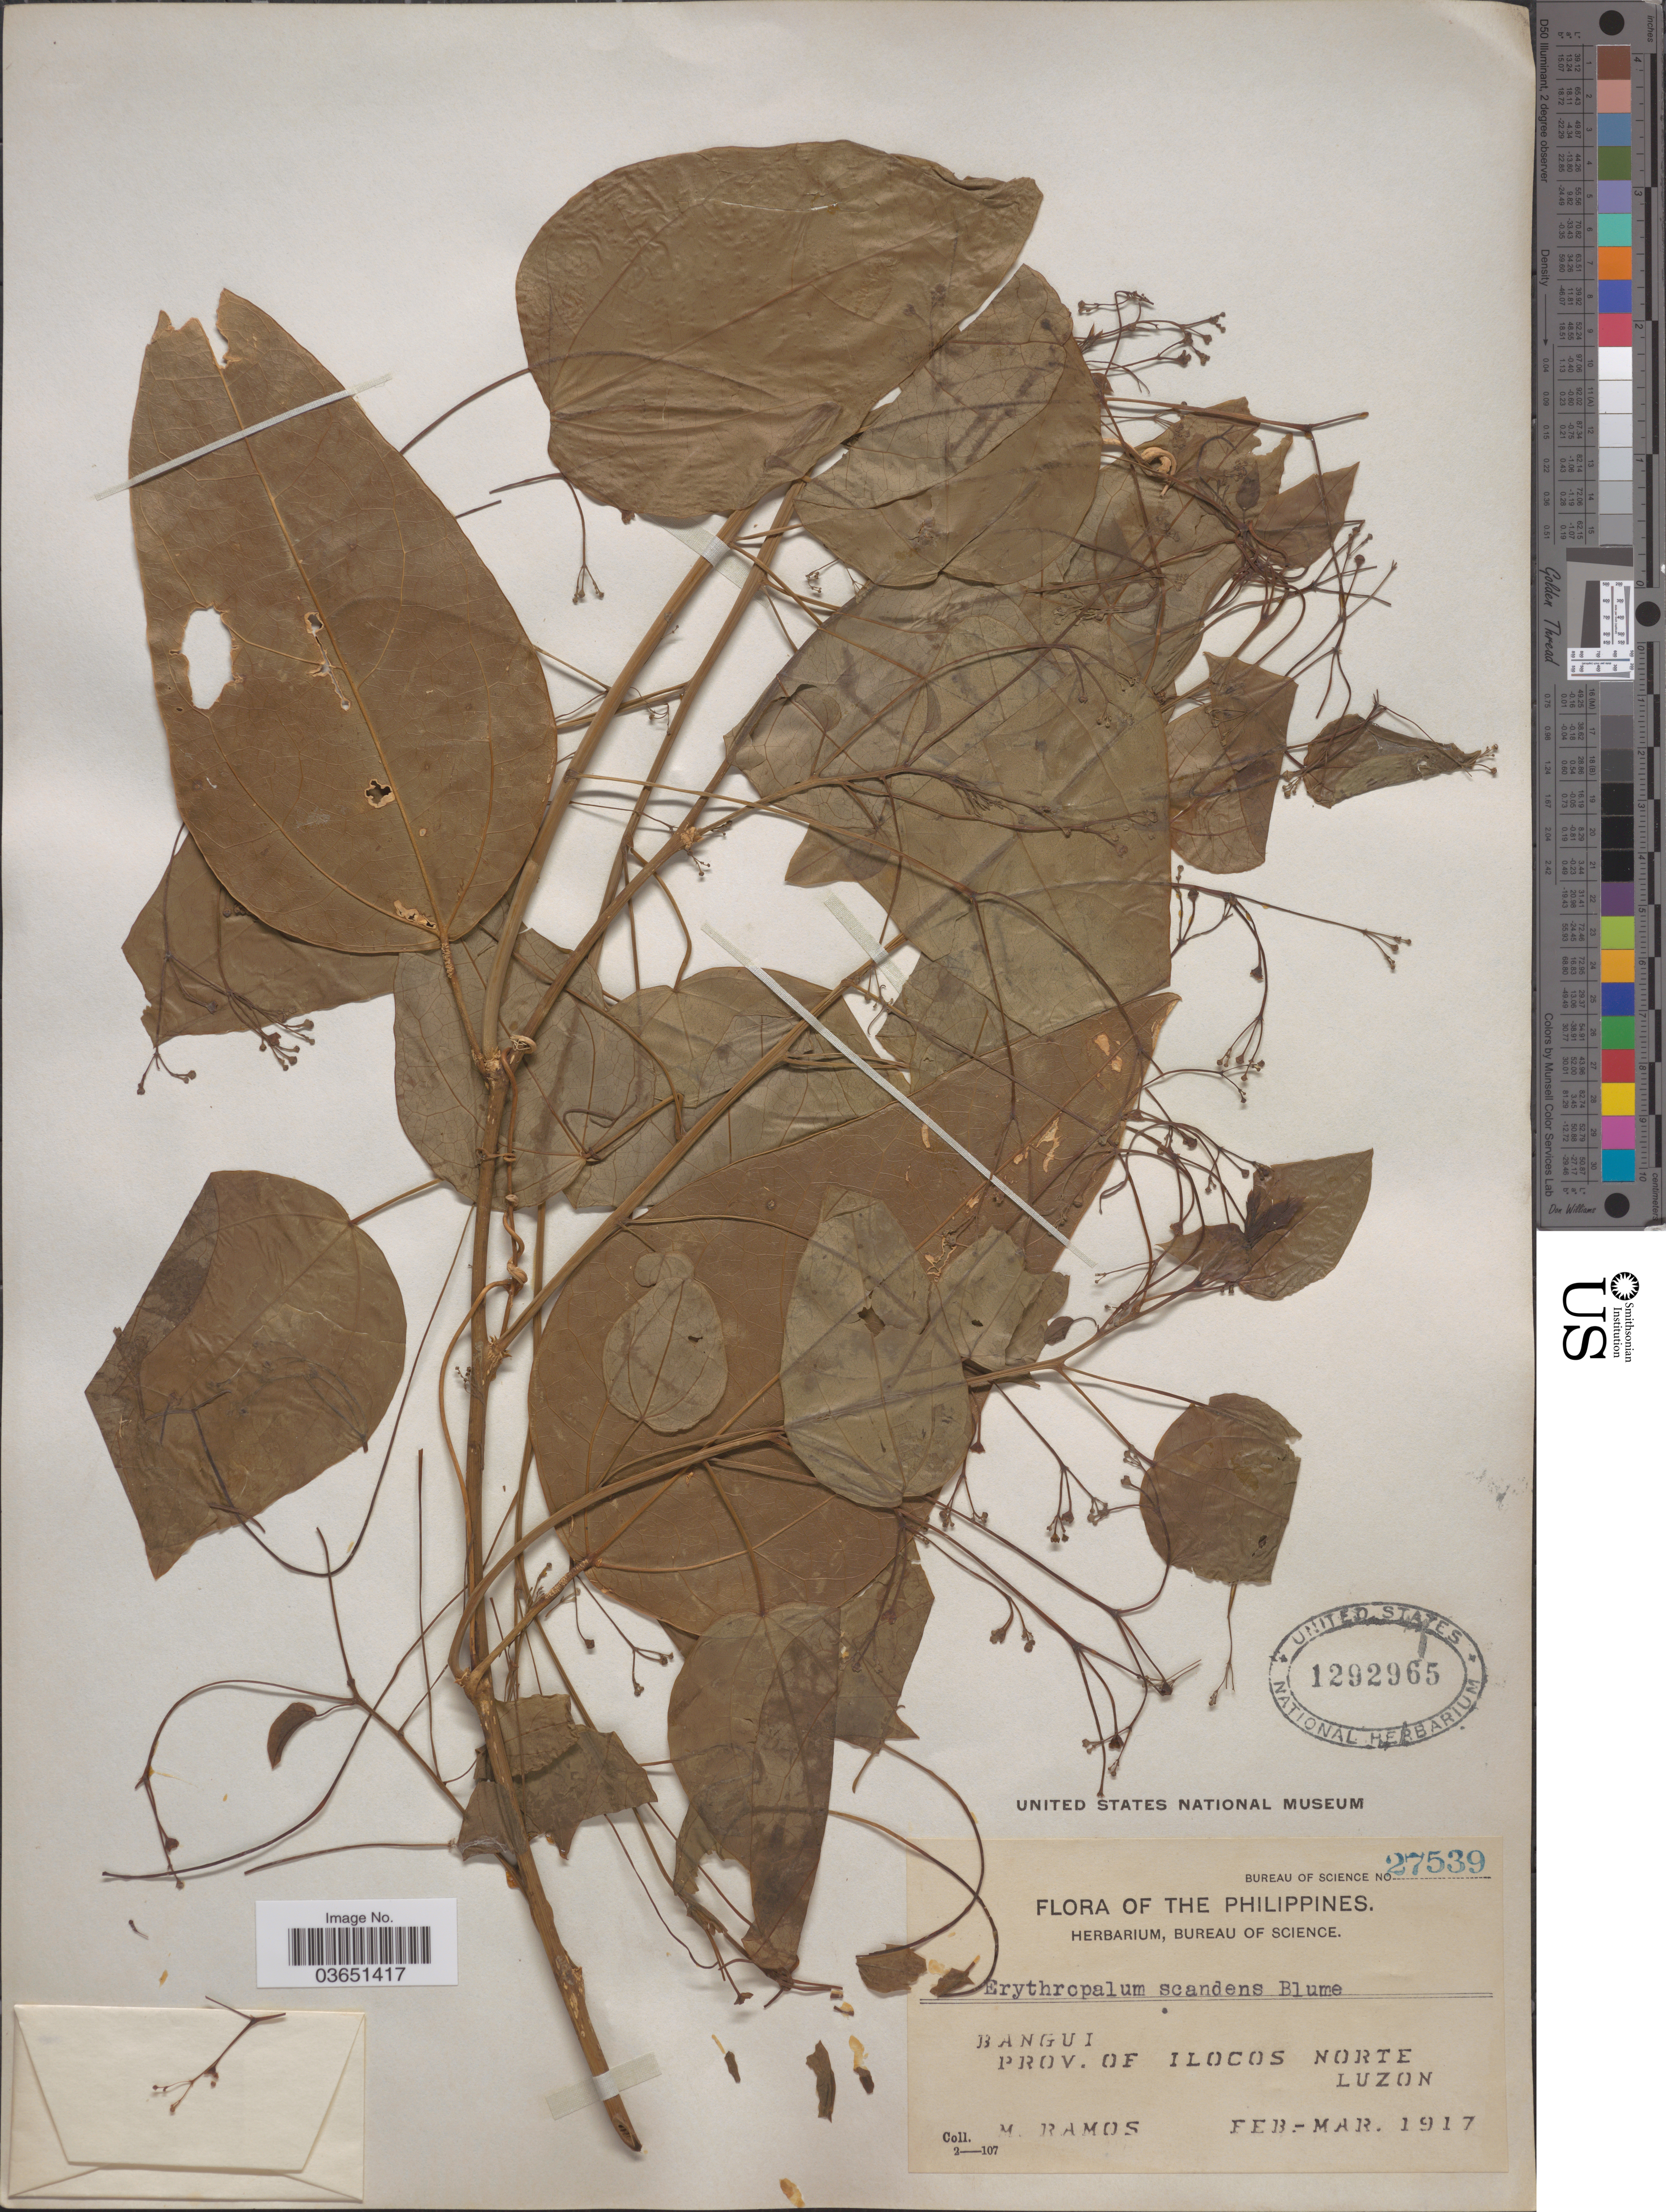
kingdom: Plantae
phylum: Tracheophyta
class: Magnoliopsida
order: Santalales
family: Erythropalaceae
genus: Erythropalum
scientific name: Erythropalum scandens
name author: Blume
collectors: M. Ramos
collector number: Bureau of Science 27539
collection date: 1917-02/1917-03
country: Philippines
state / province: Ilocos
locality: Bangui. Prov. of Ilocos Norte. Luzon.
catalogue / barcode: US 1292965